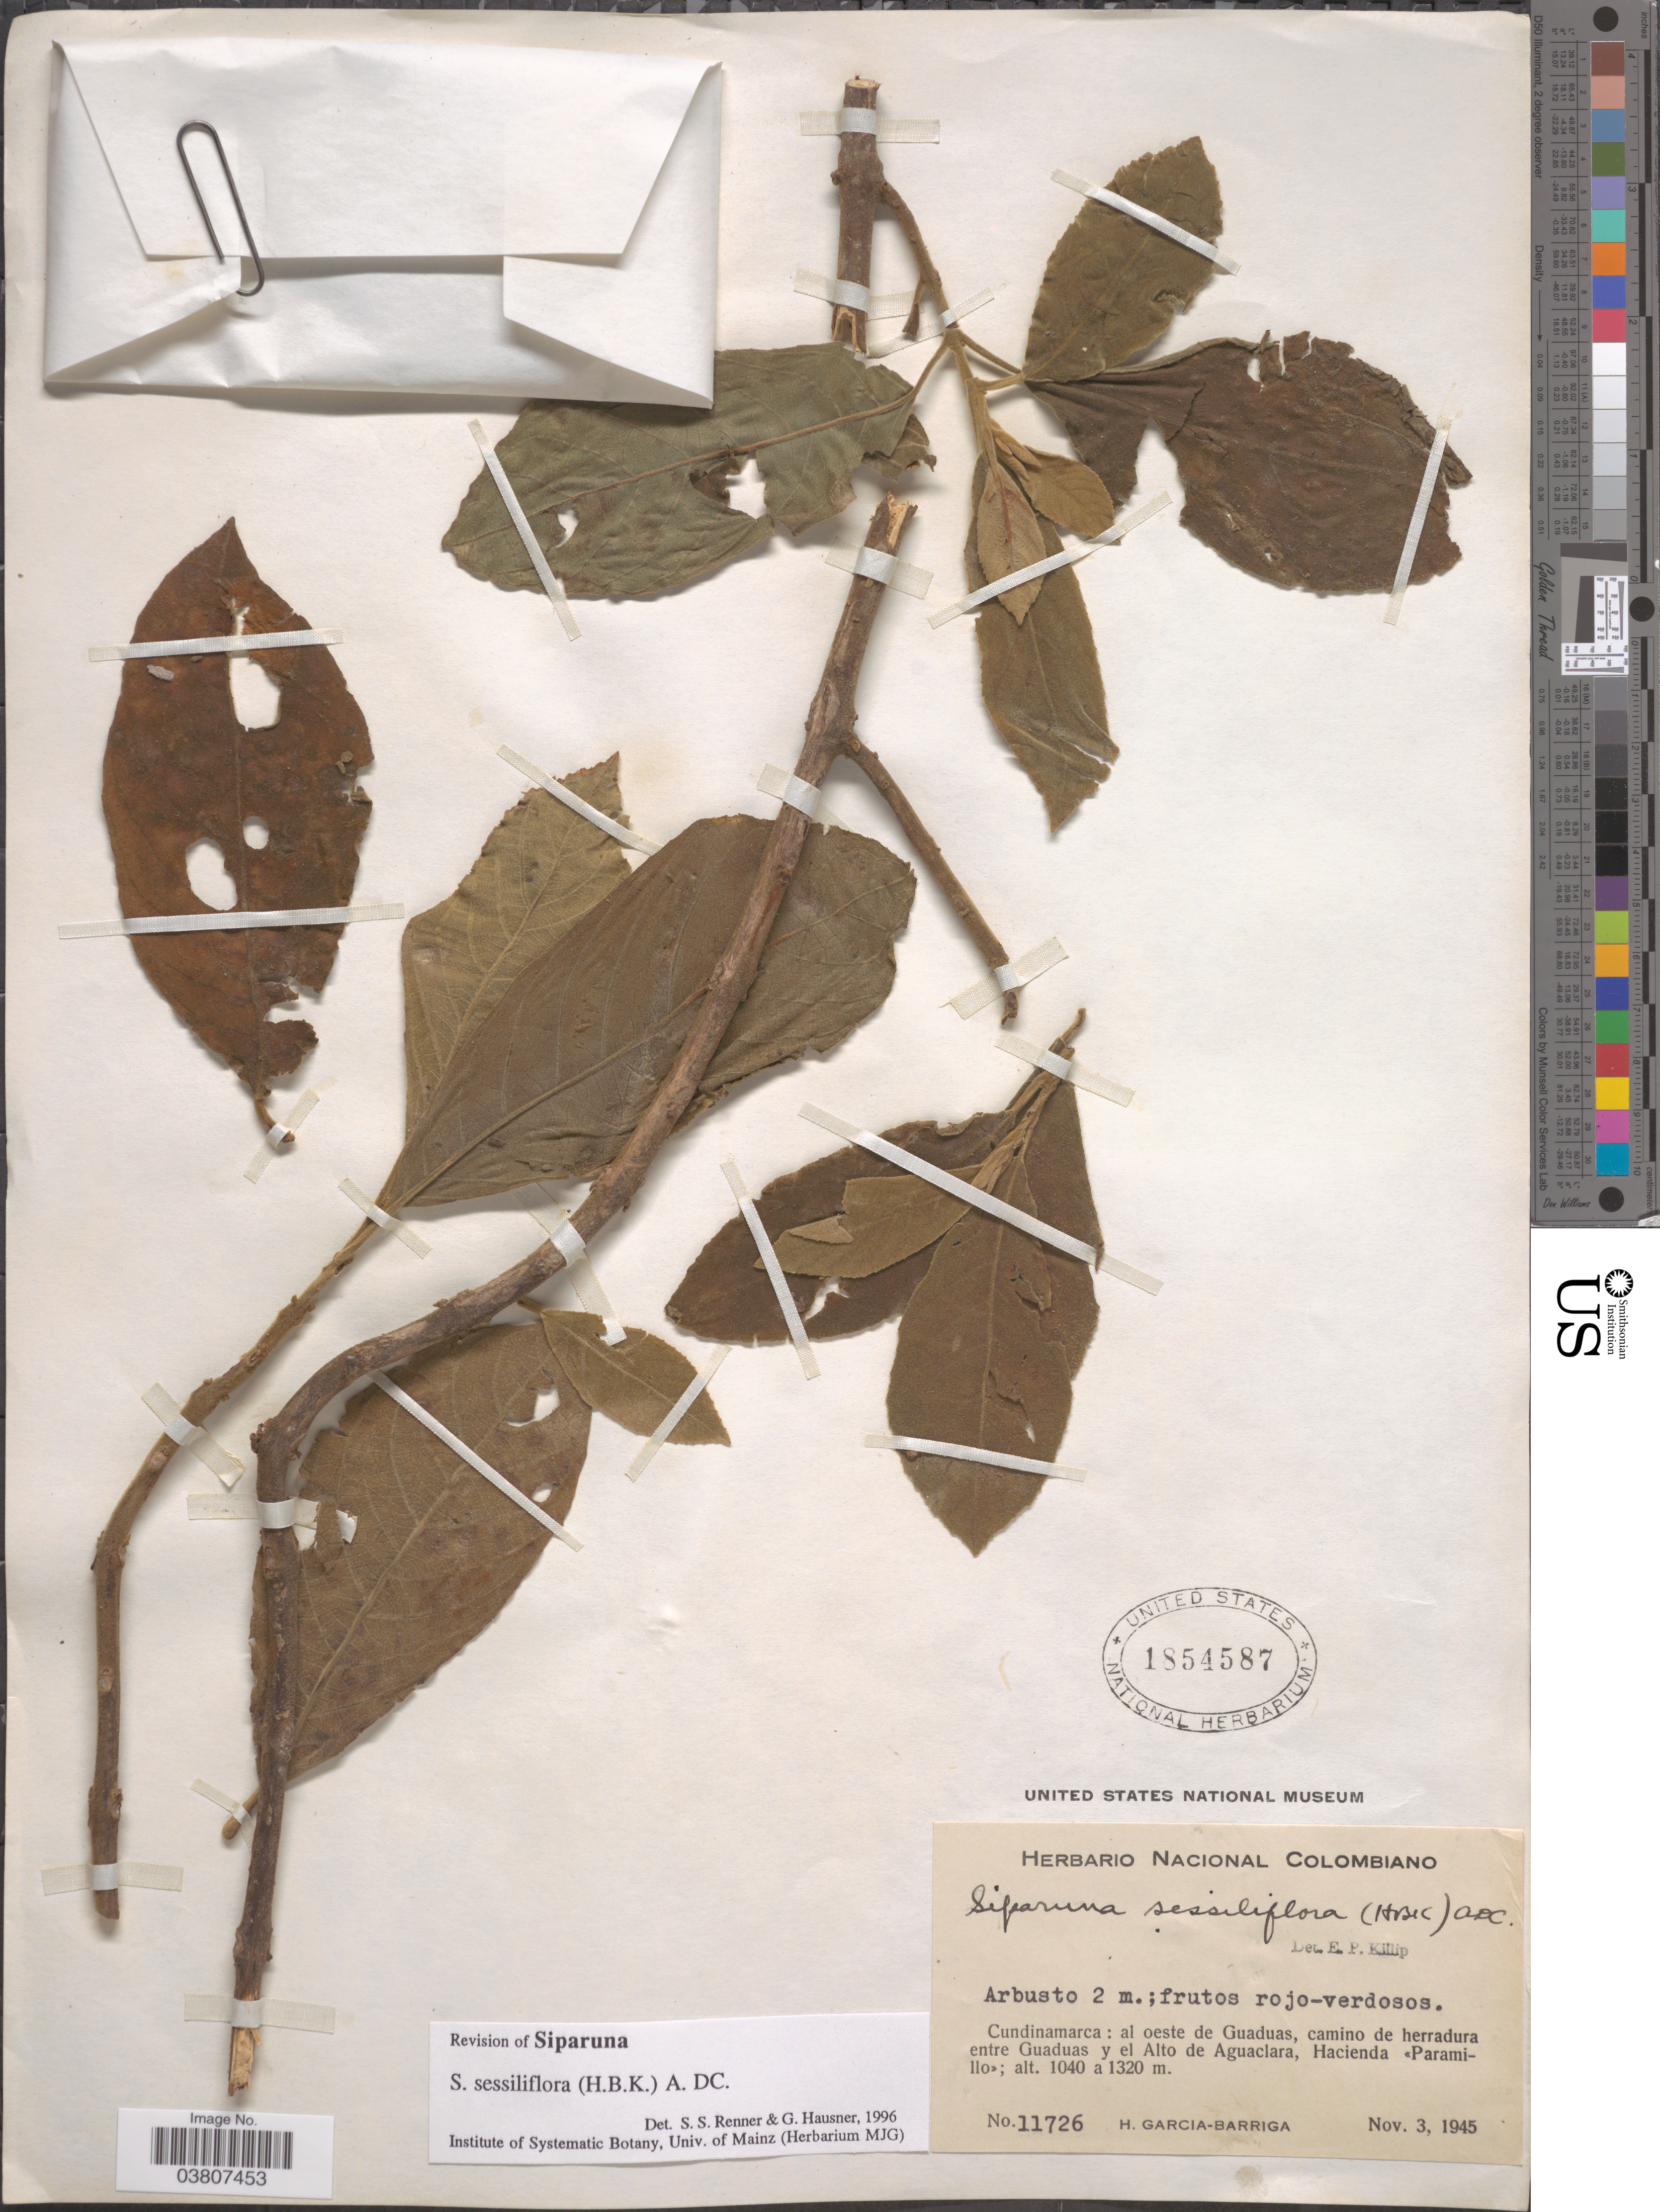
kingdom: Plantae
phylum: Tracheophyta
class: Magnoliopsida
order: Laurales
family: Siparunaceae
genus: Siparuna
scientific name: Siparuna sessiliflora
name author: (Kunth) A. DC.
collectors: H. García Barriga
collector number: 11726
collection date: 1945-11-03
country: Colombia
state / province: Cundinamarca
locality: Al oeste de Guaduas, camino de herradura entre Guaduas y el Alto de Aguaclara, Hacienda «Paramillo».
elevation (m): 1040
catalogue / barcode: US 1854587